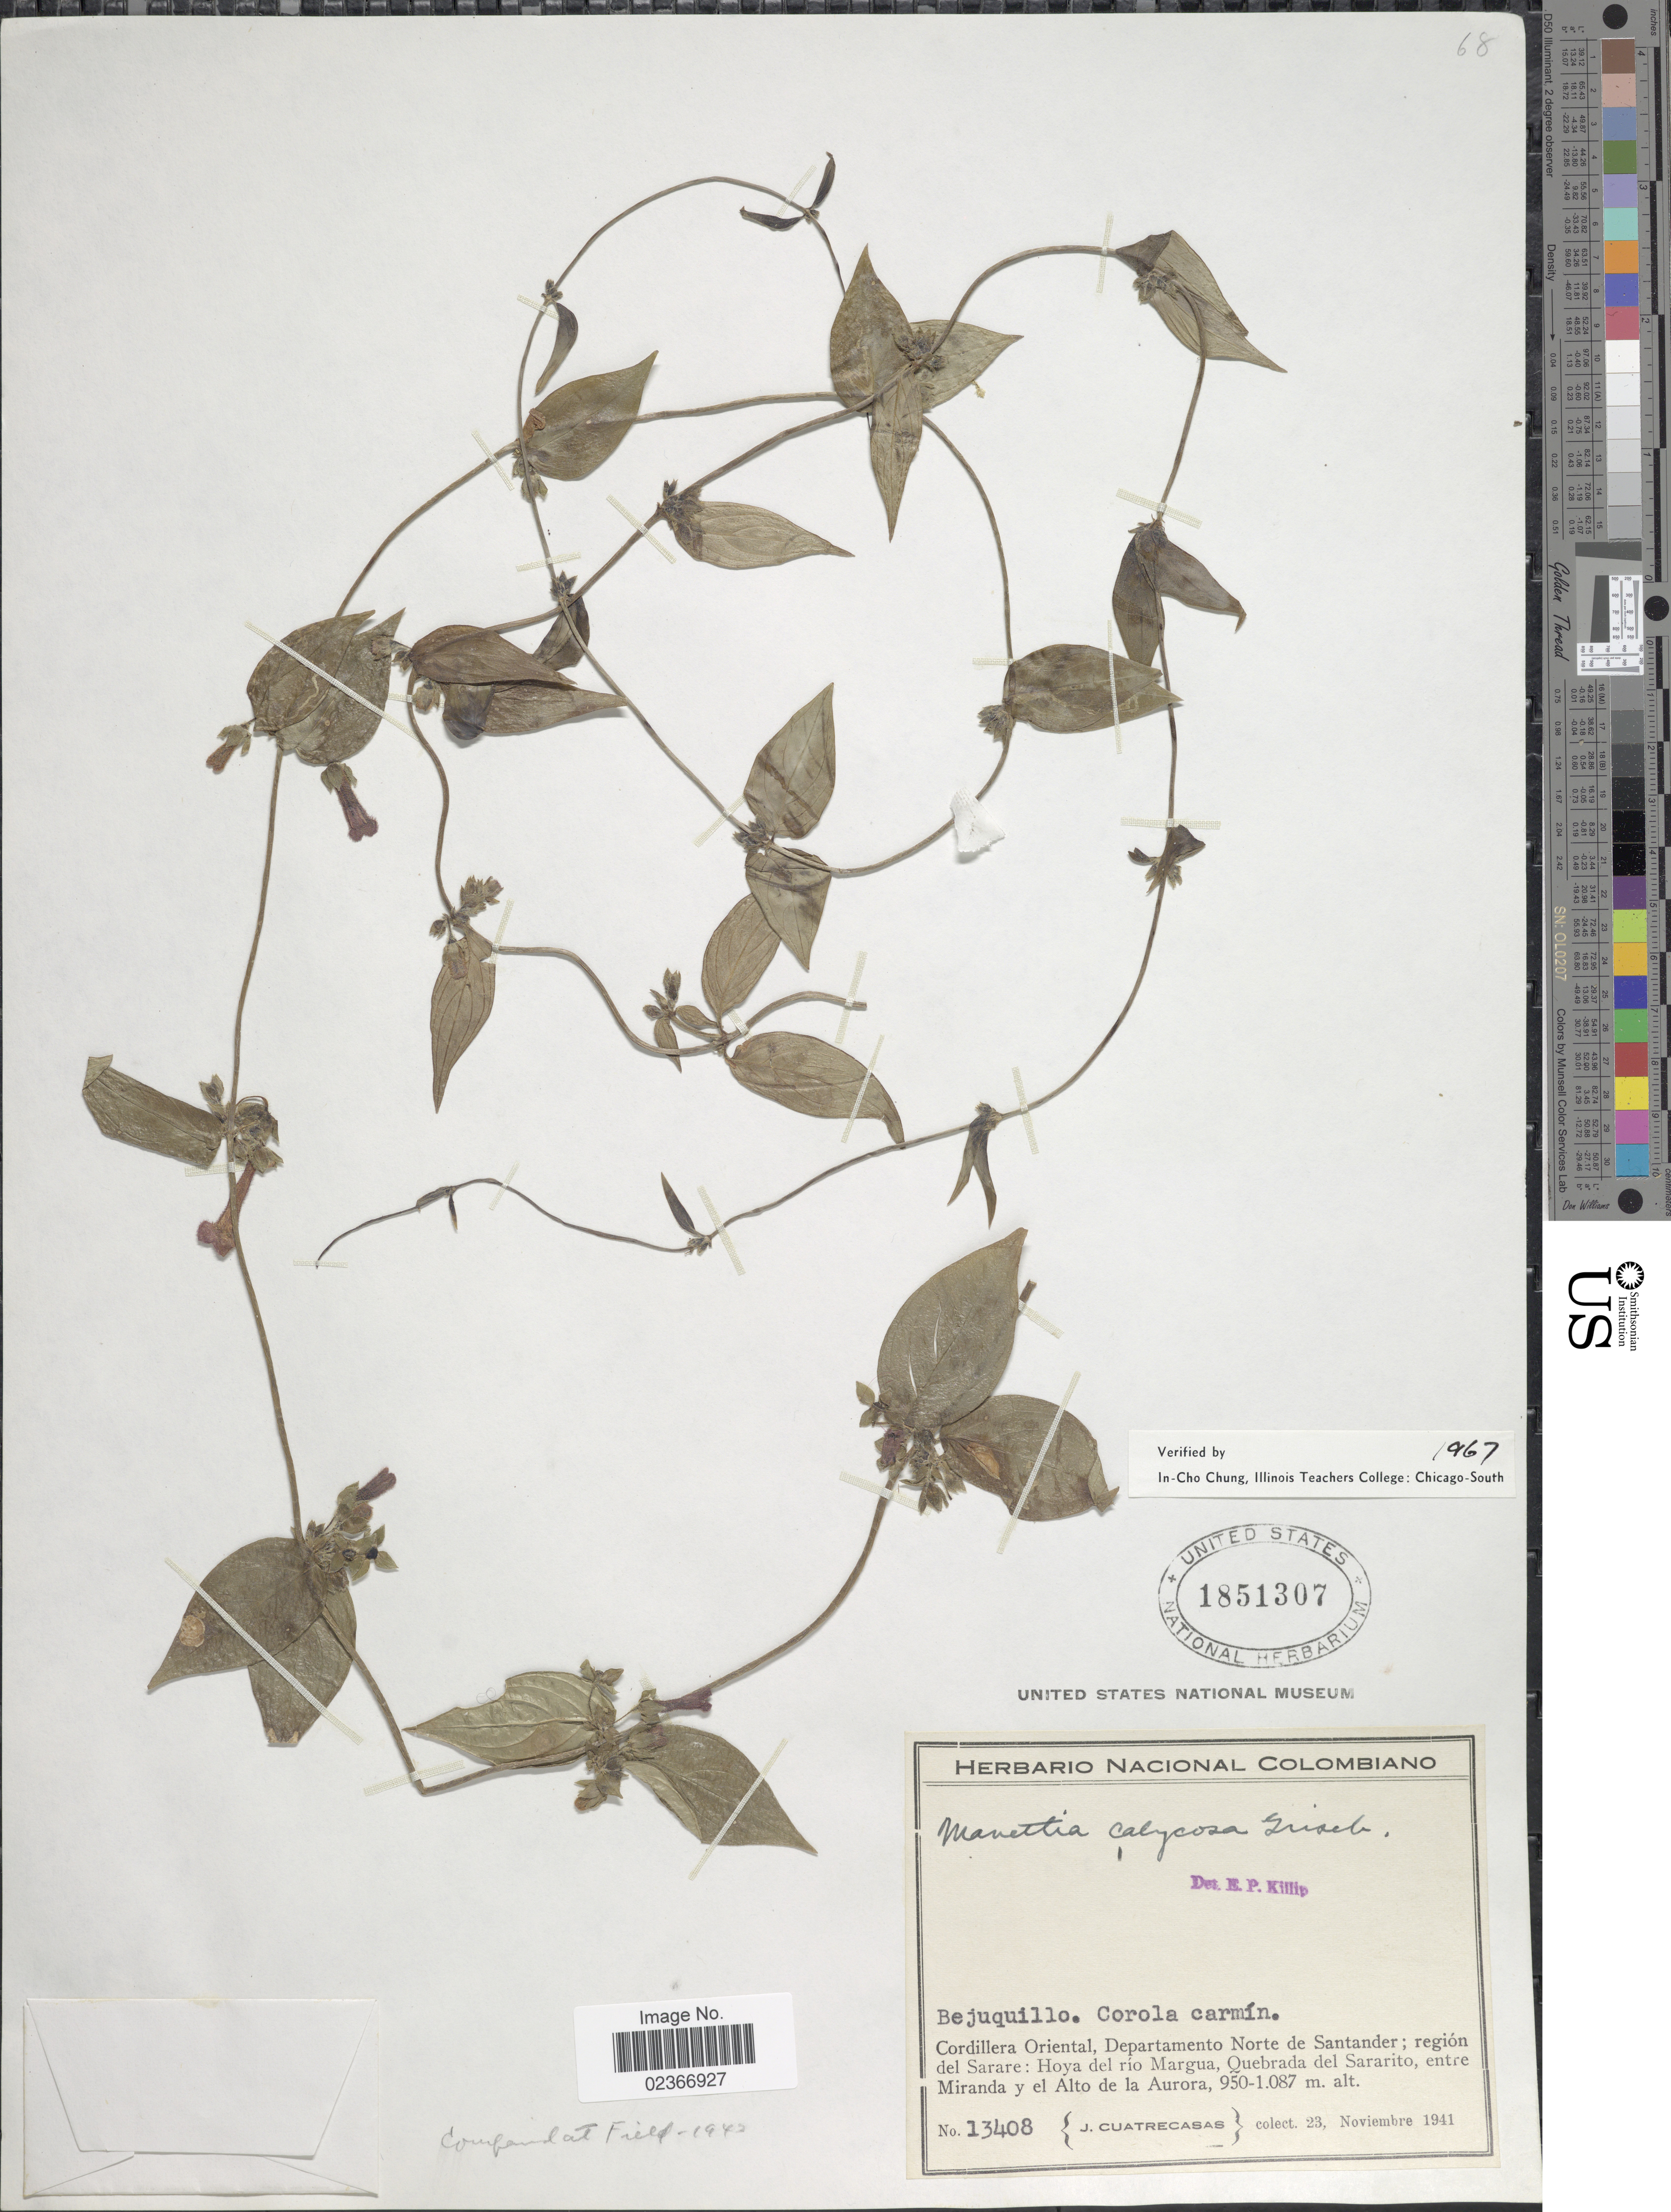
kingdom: Plantae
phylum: Tracheophyta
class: Magnoliopsida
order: Gentianales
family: Rubiaceae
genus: Manettia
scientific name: Manettia calycosa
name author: Griseb.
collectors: J. Cuatrecasas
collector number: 13408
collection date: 1941-11-23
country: Colombia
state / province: Norte de Santander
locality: Cordillera Oriental, Departamento Norte de Santander; region del Sarare: Hoya del rio Margua, Quebrada del Sararito, entre Miranda y el Alto de la Aurora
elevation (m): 950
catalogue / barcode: US 1851307